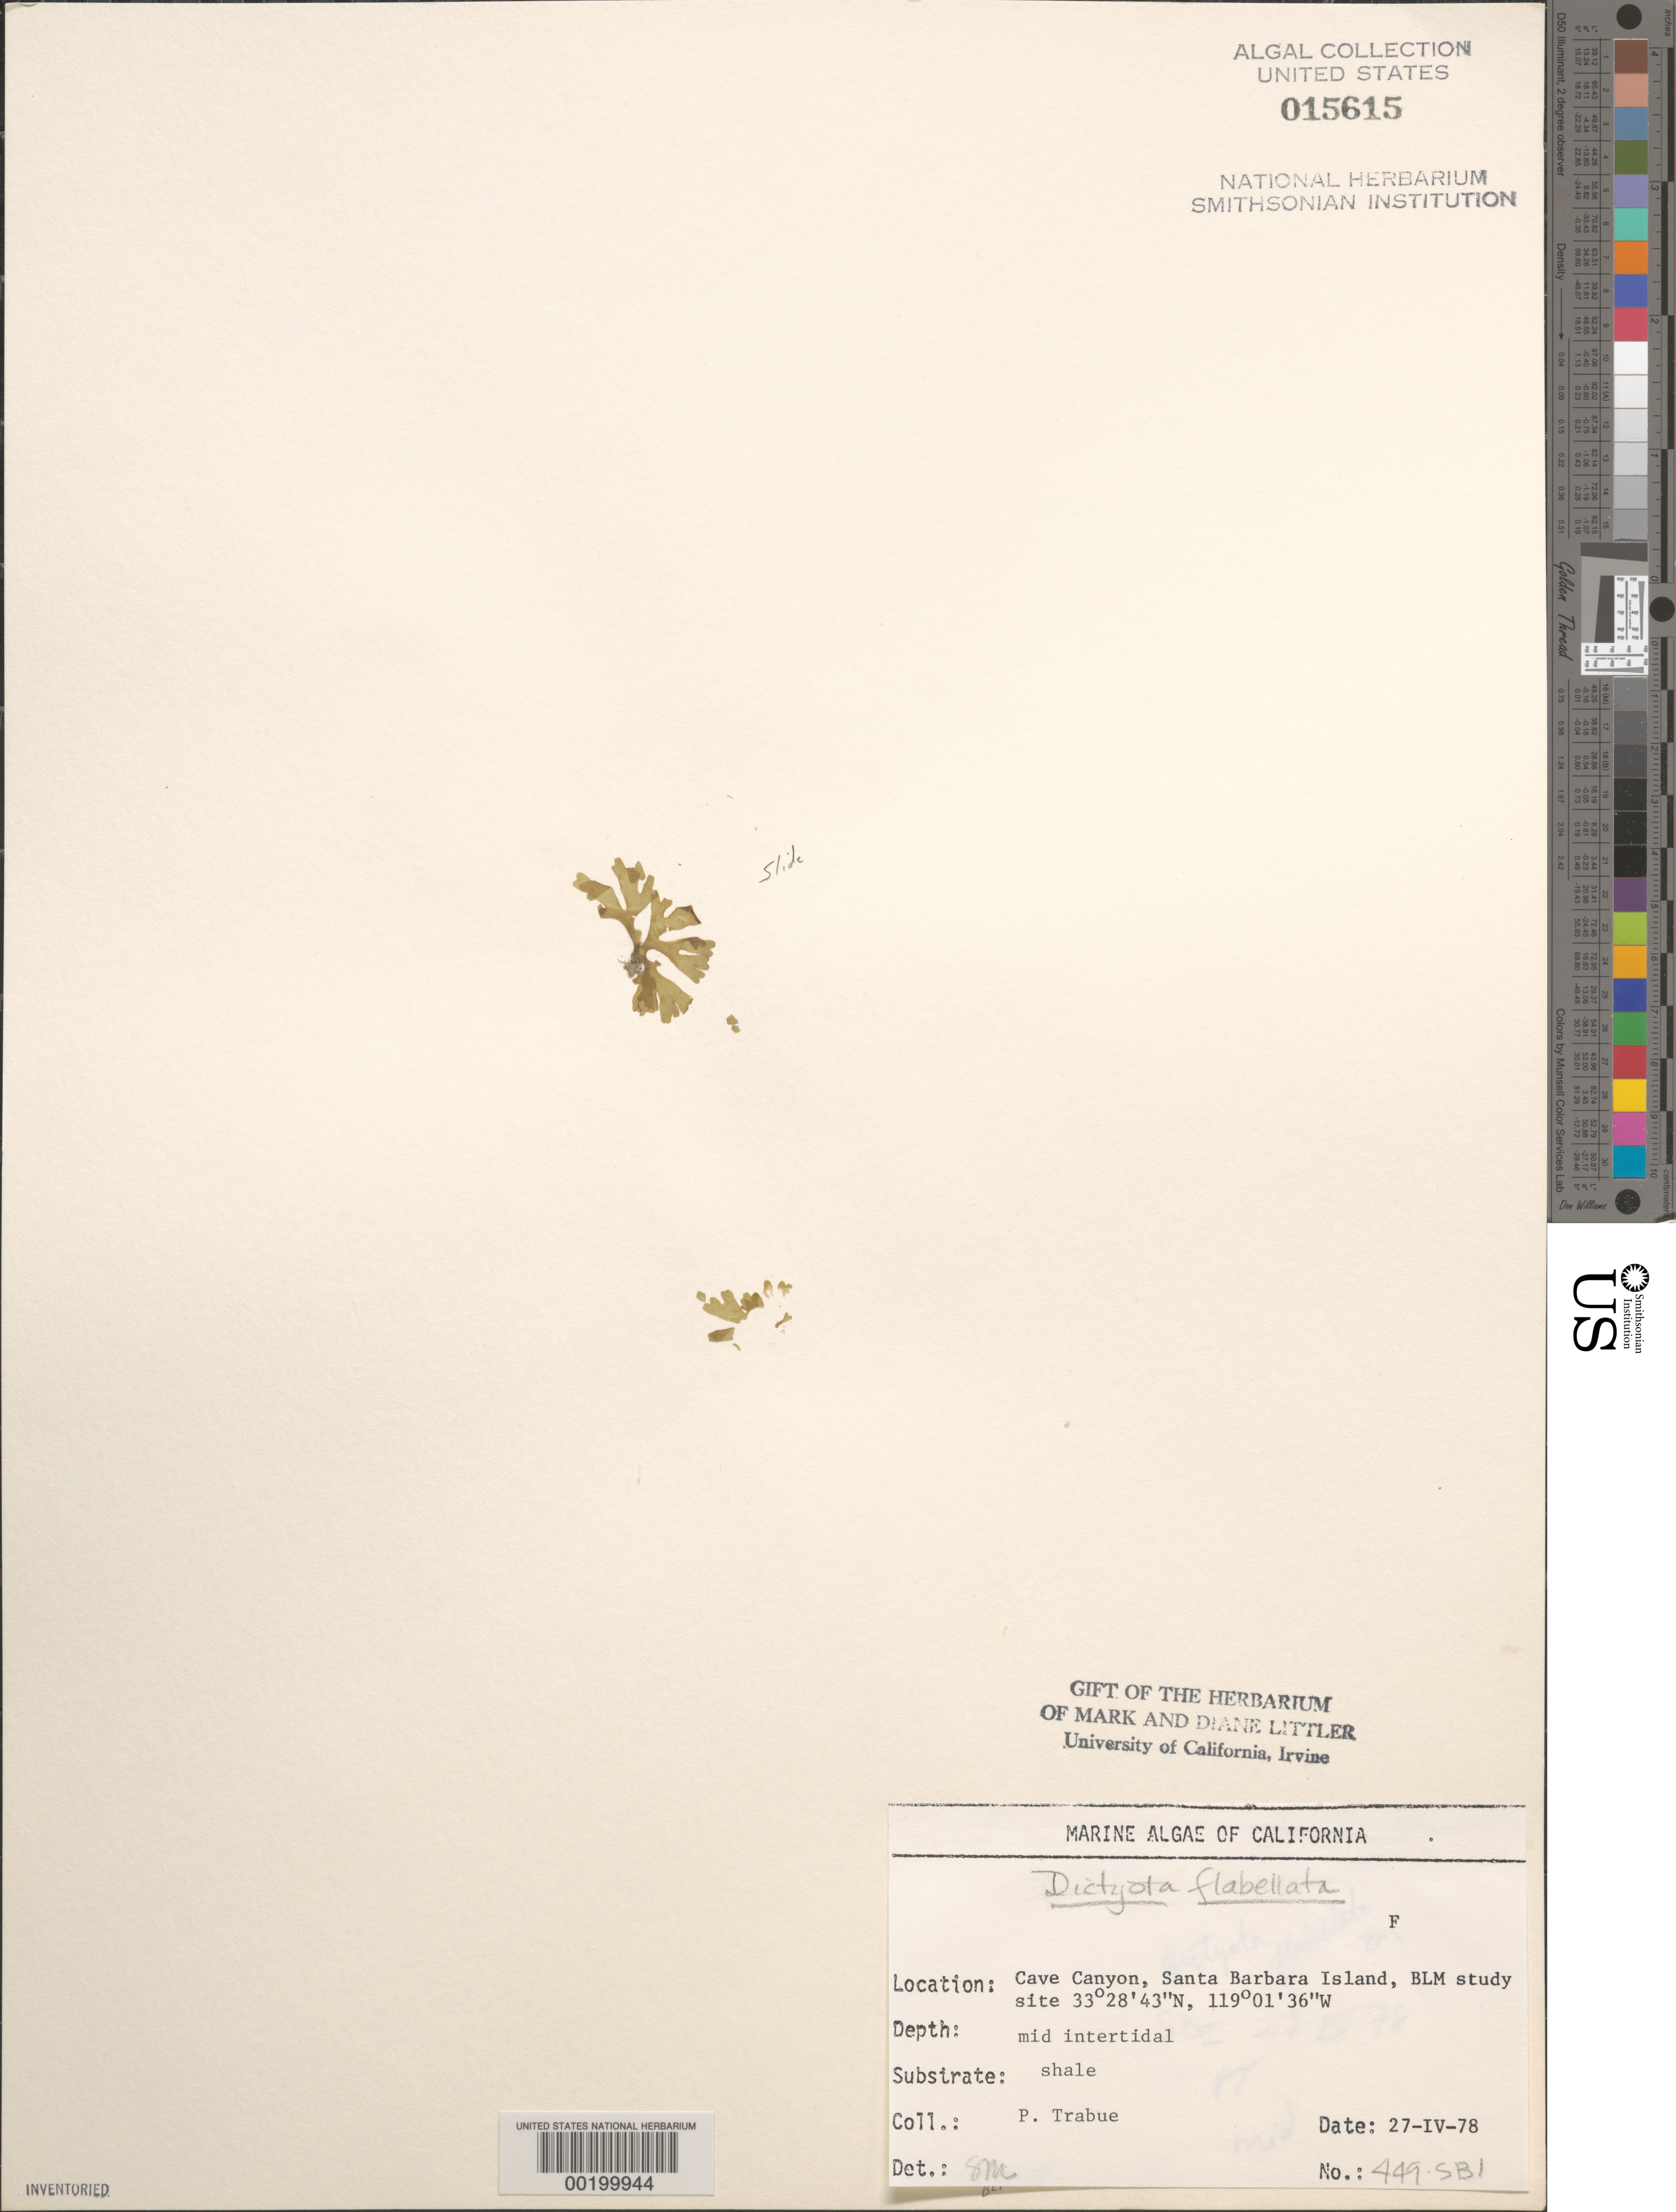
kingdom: Chromista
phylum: Ochrophyta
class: Phaeophyceae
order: Dictyotales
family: Dictyotaceae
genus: Dictyota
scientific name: Dictyota flabellata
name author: (Collins) Setch. & N.L. Gardner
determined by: Murray, S. N.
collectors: P. J. Trabue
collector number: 449-sbi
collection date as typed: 27 Apr 1978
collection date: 1978-04-27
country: United States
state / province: California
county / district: Santa Barbara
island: Santa Barbara Island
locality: Cave Canyon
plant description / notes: BLM-SOCALBIGHT Rocky Intertidal Survey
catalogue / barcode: US 15615